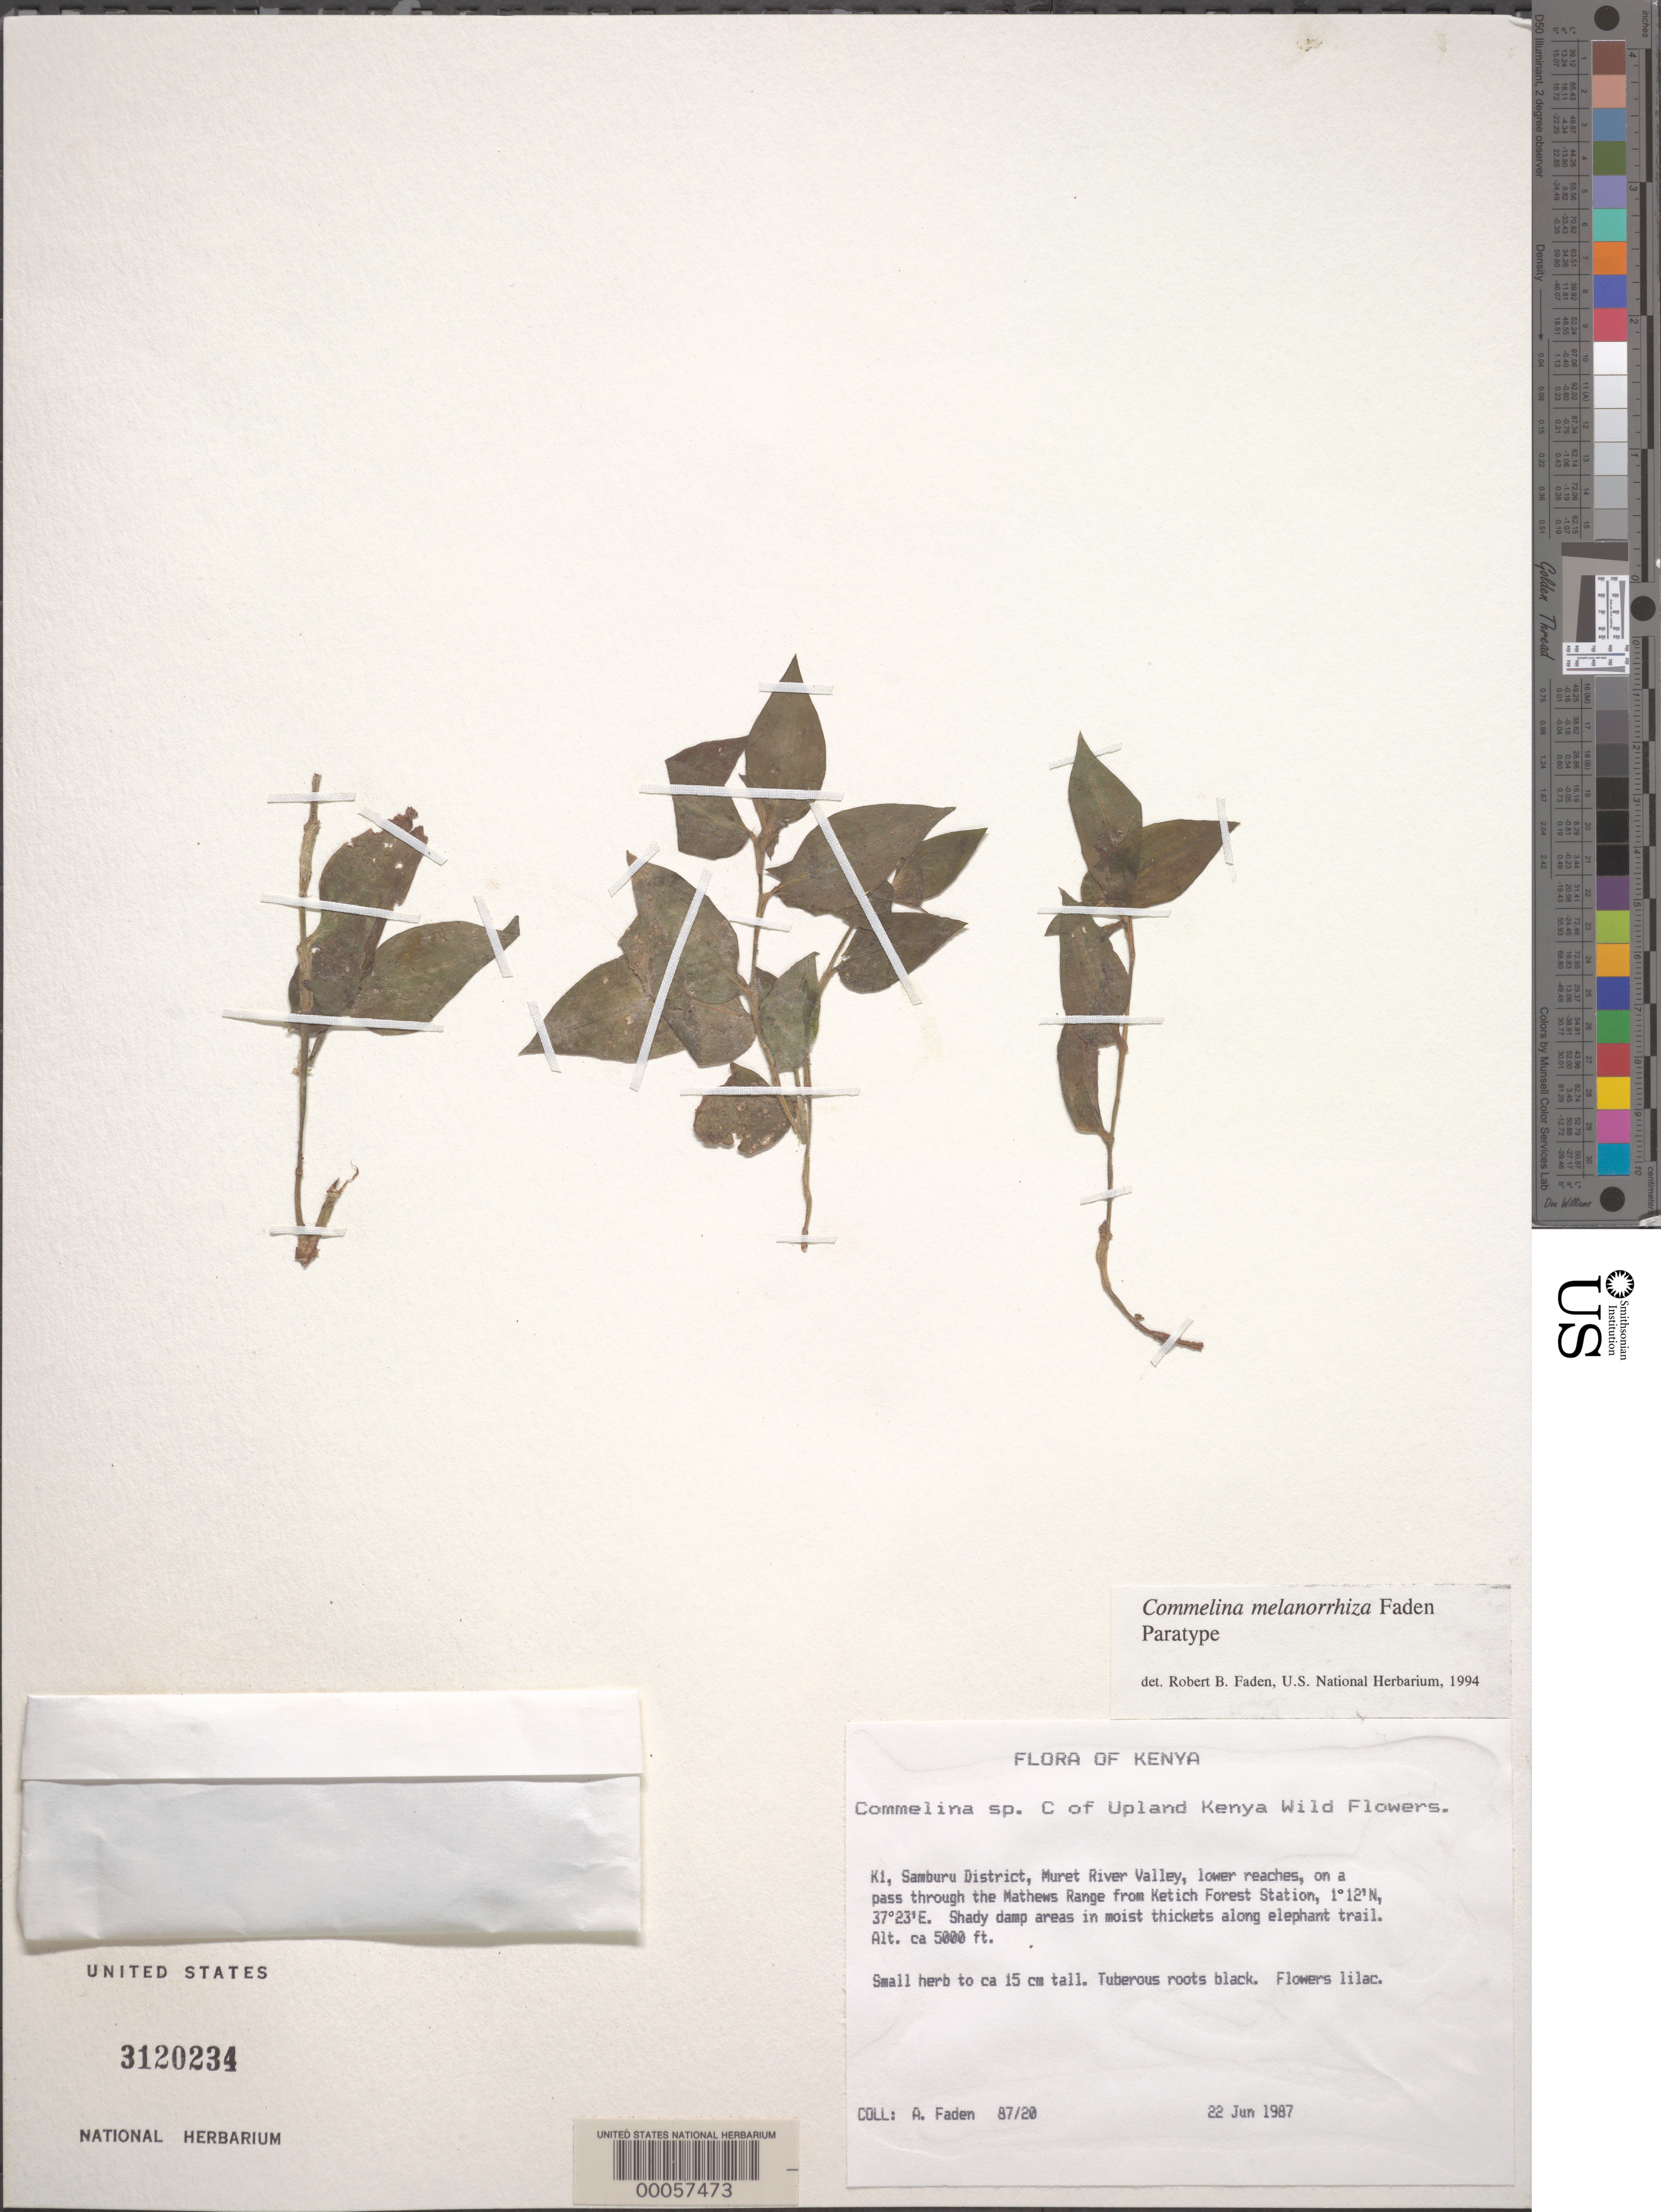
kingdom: Plantae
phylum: Tracheophyta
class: Liliopsida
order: Commelinales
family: Commelinaceae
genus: Commelina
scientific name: Commelina melanorrhiza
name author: Faden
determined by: Faden, Robert B., (US), Smithsonian Institution - National Museum of Natural History (UNITED STATES)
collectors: A. J. Faden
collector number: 87/20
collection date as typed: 22 Jun 1987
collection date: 1987-06-22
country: Kenya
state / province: Samburu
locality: Muret river valley, lower reaches, on a pass through the mathews range from ketich forest station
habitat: Shady damp areas in moist thickets along elephant trail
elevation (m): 1524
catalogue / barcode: US 3120234